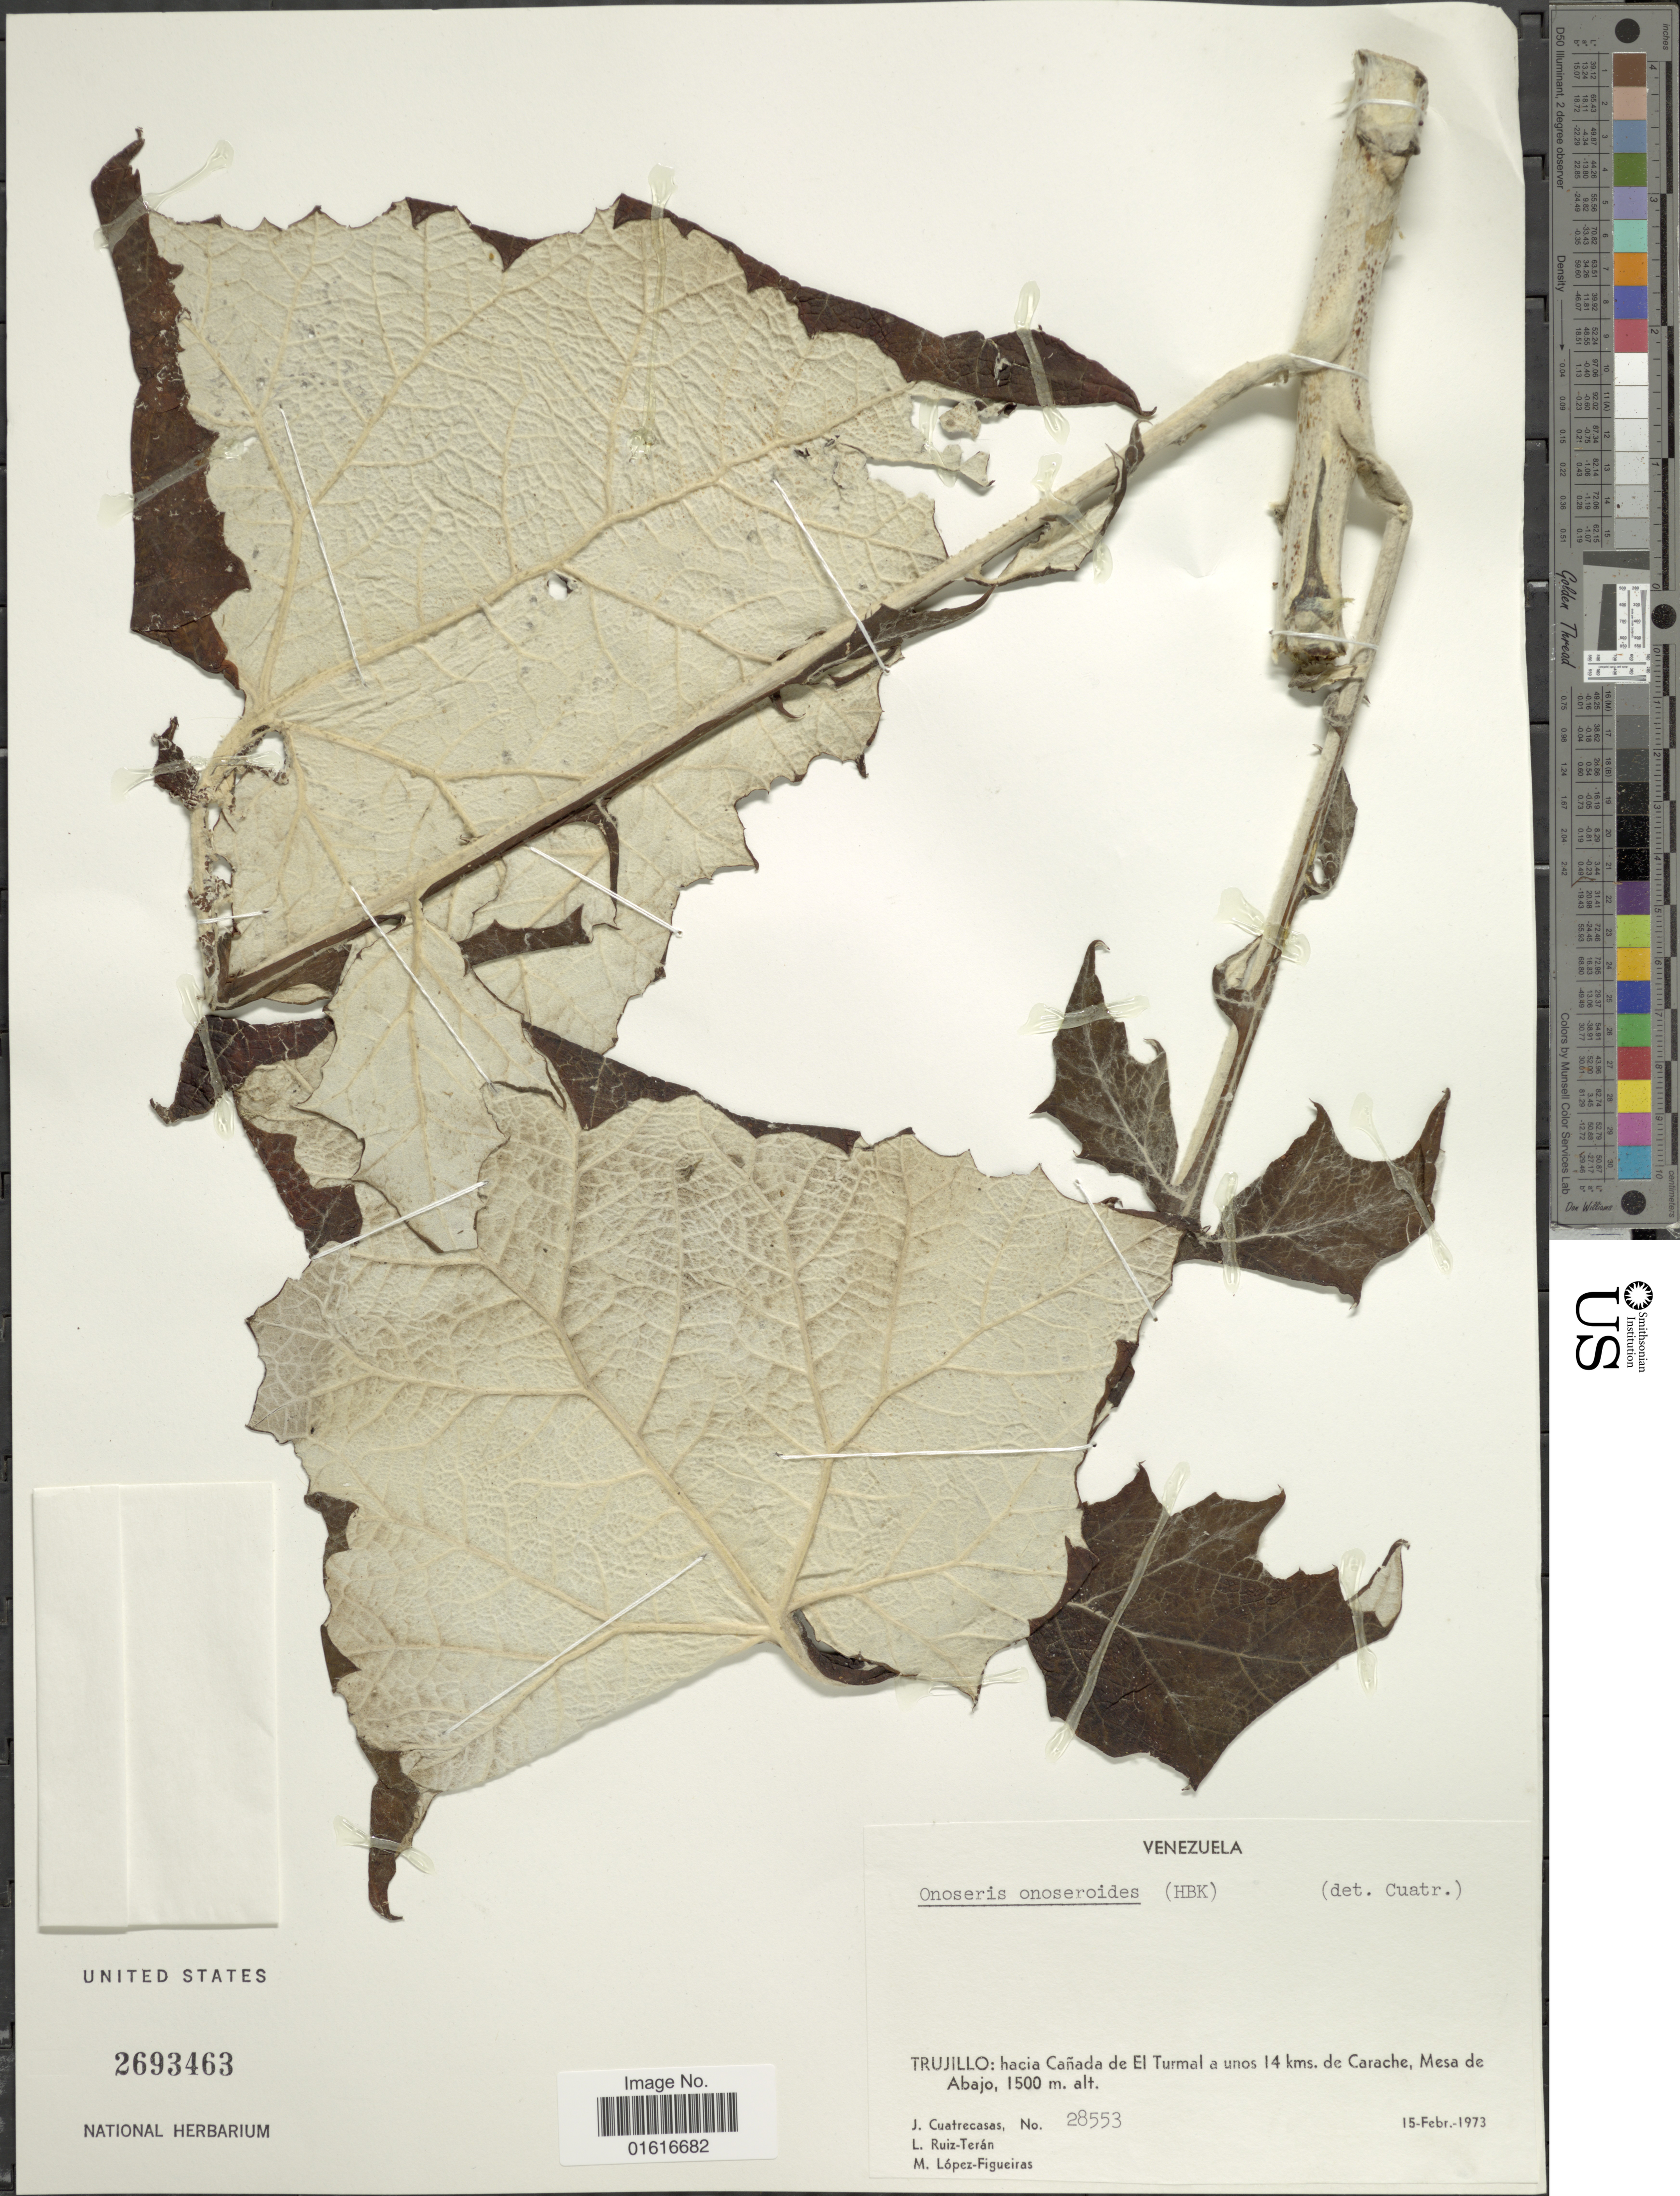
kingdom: Plantae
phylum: Tracheophyta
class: Magnoliopsida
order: Asterales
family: Asteraceae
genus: Onoseris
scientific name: Onoseris onoseroides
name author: (Kunth) B.L. Rob.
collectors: J. Cuatrecasas, L. E. Ruíz-Terán & M. Lopéz-F.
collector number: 28553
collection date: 1973-02-15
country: Venezuela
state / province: Trujillo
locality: Hacia Canada del El Turmal a unos 14 kms. de Carache, Mesa de Abajo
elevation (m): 1500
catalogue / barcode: US 2693463